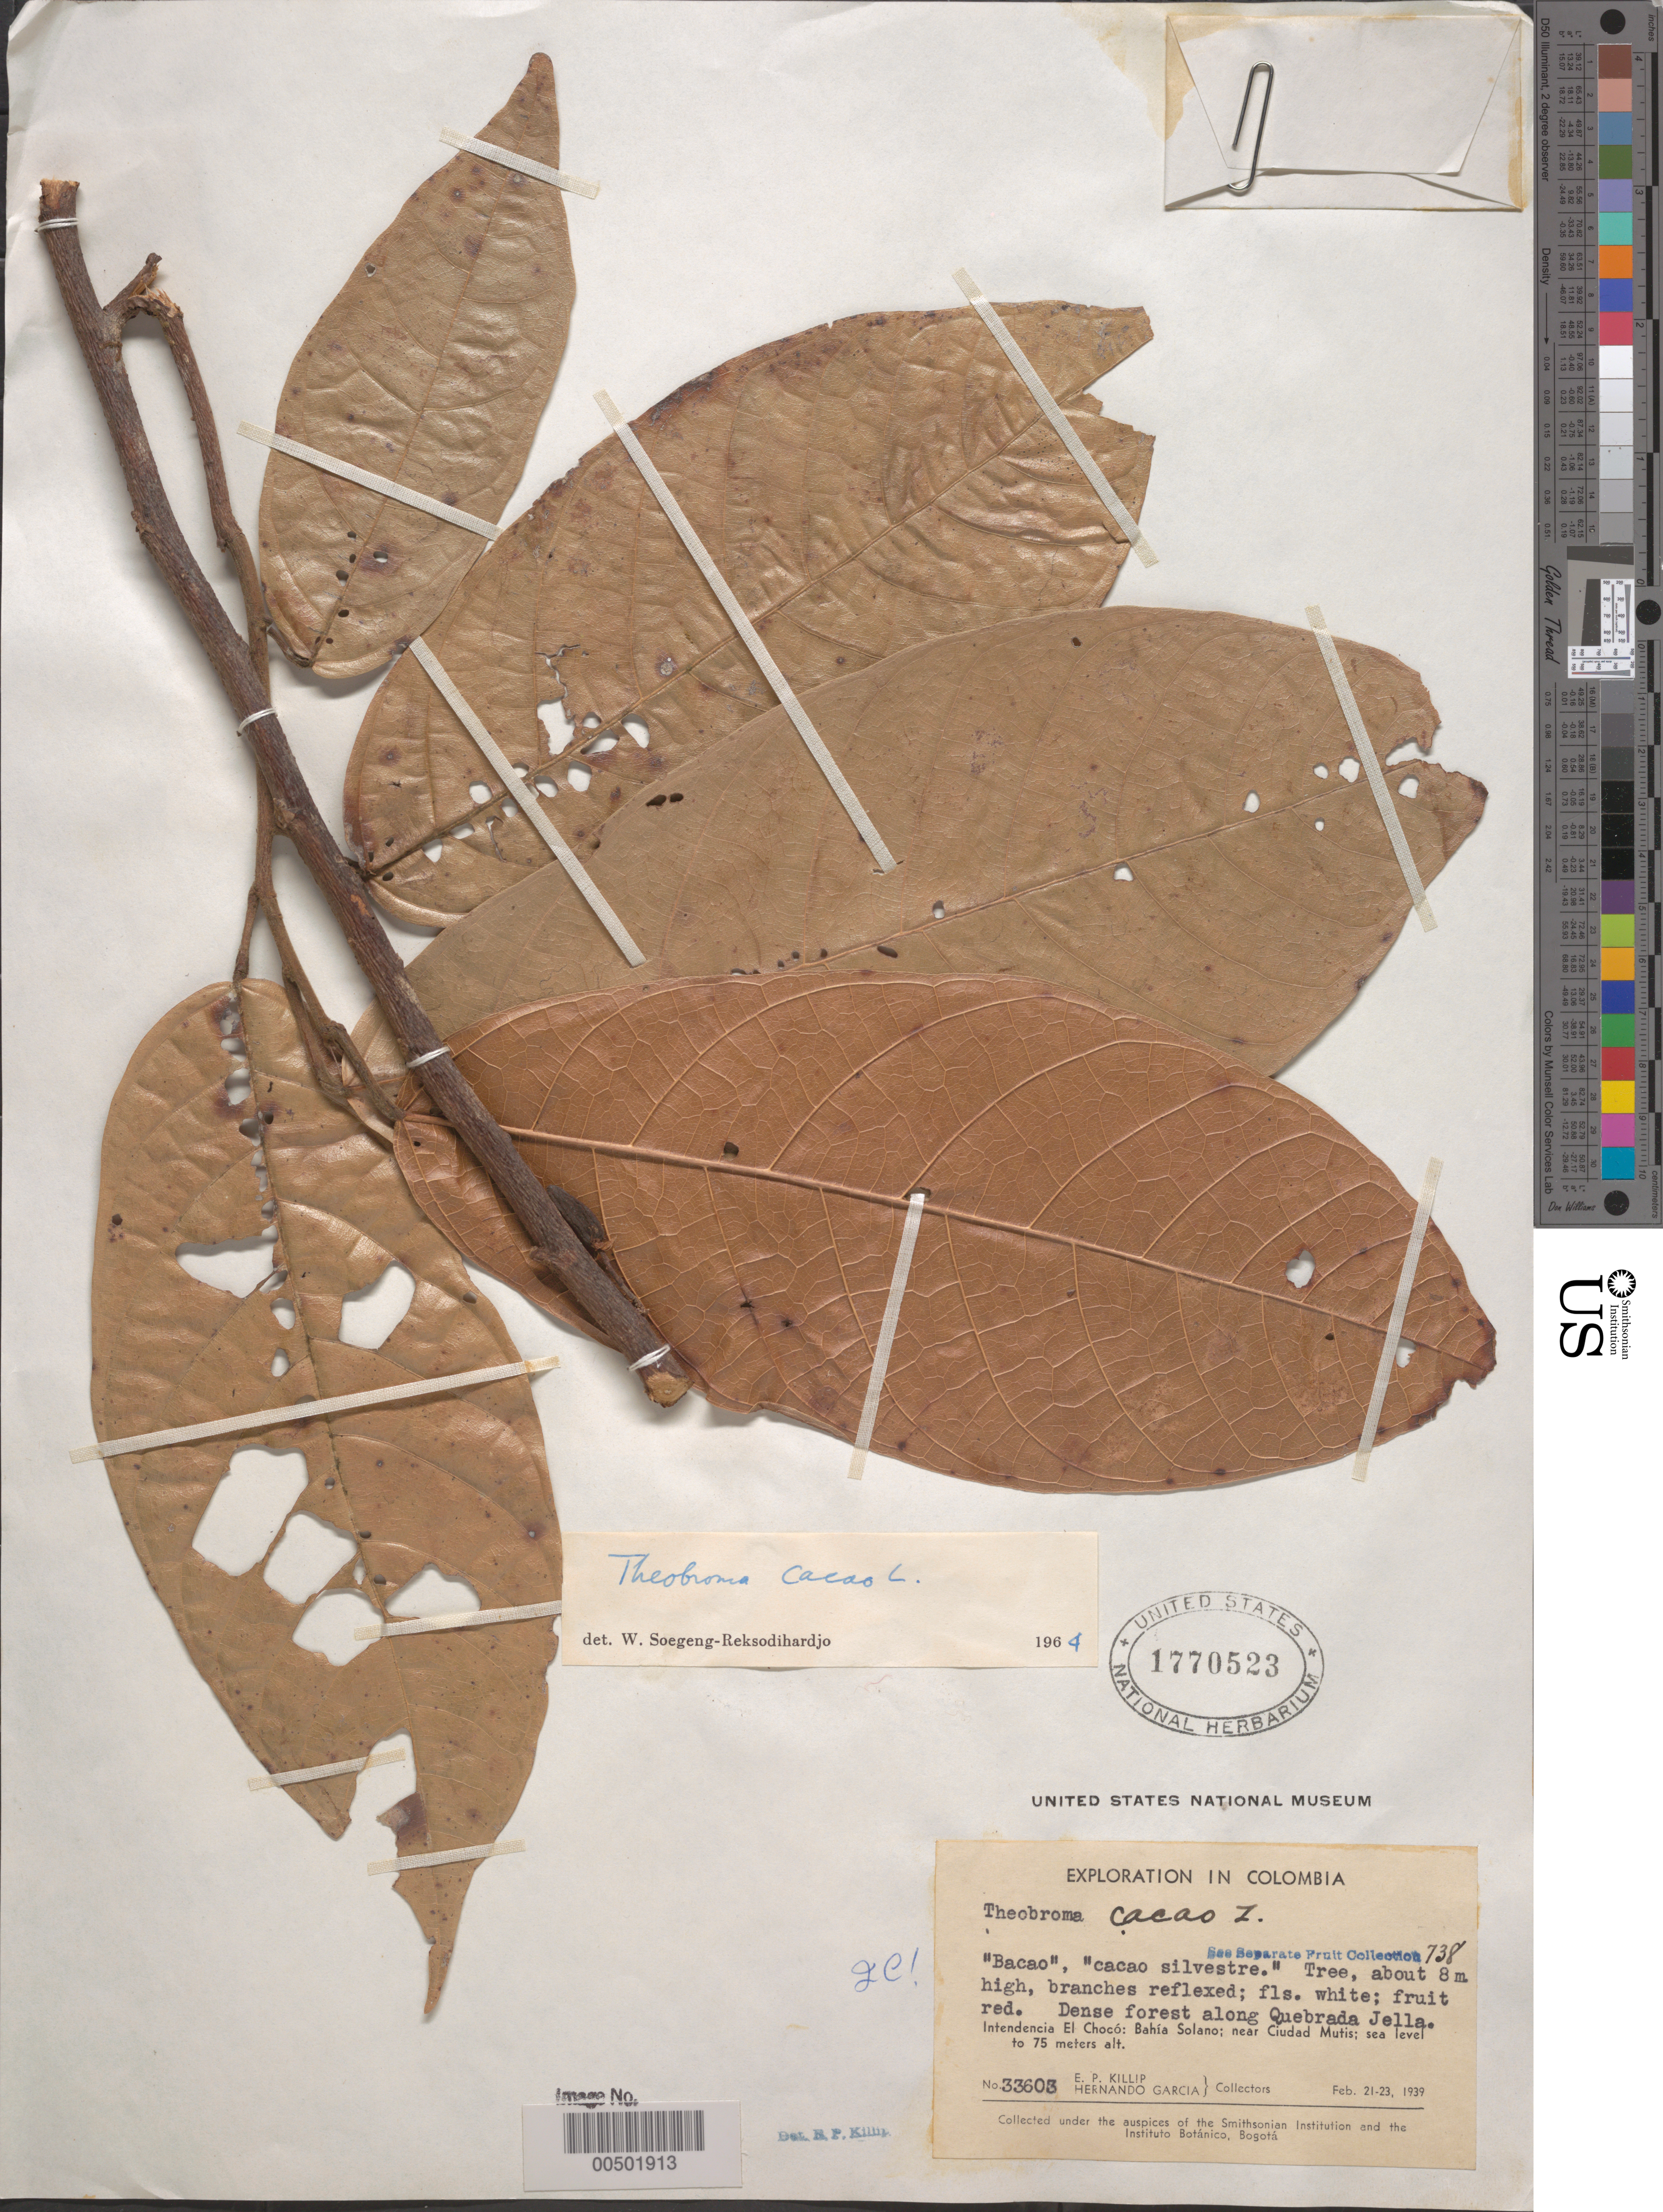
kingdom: Plantae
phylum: Tracheophyta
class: Magnoliopsida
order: Malvales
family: Malvaceae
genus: Theobroma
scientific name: Theobroma cacao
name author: L.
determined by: Killip, Ellsworth P.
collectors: E. P. Killip & H. Garcia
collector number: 33603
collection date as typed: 21 Feb 1939 to 23 Feb 1939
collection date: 1939-02-21/1939-02-23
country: Colombia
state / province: Chocó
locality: Bahía Solano; near Cuidad Mutis, along Quebrada Jella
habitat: Dense forest along quebrada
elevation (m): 0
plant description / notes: Common name: Bacao; Common name: Cacao silvestre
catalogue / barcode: US 1770523